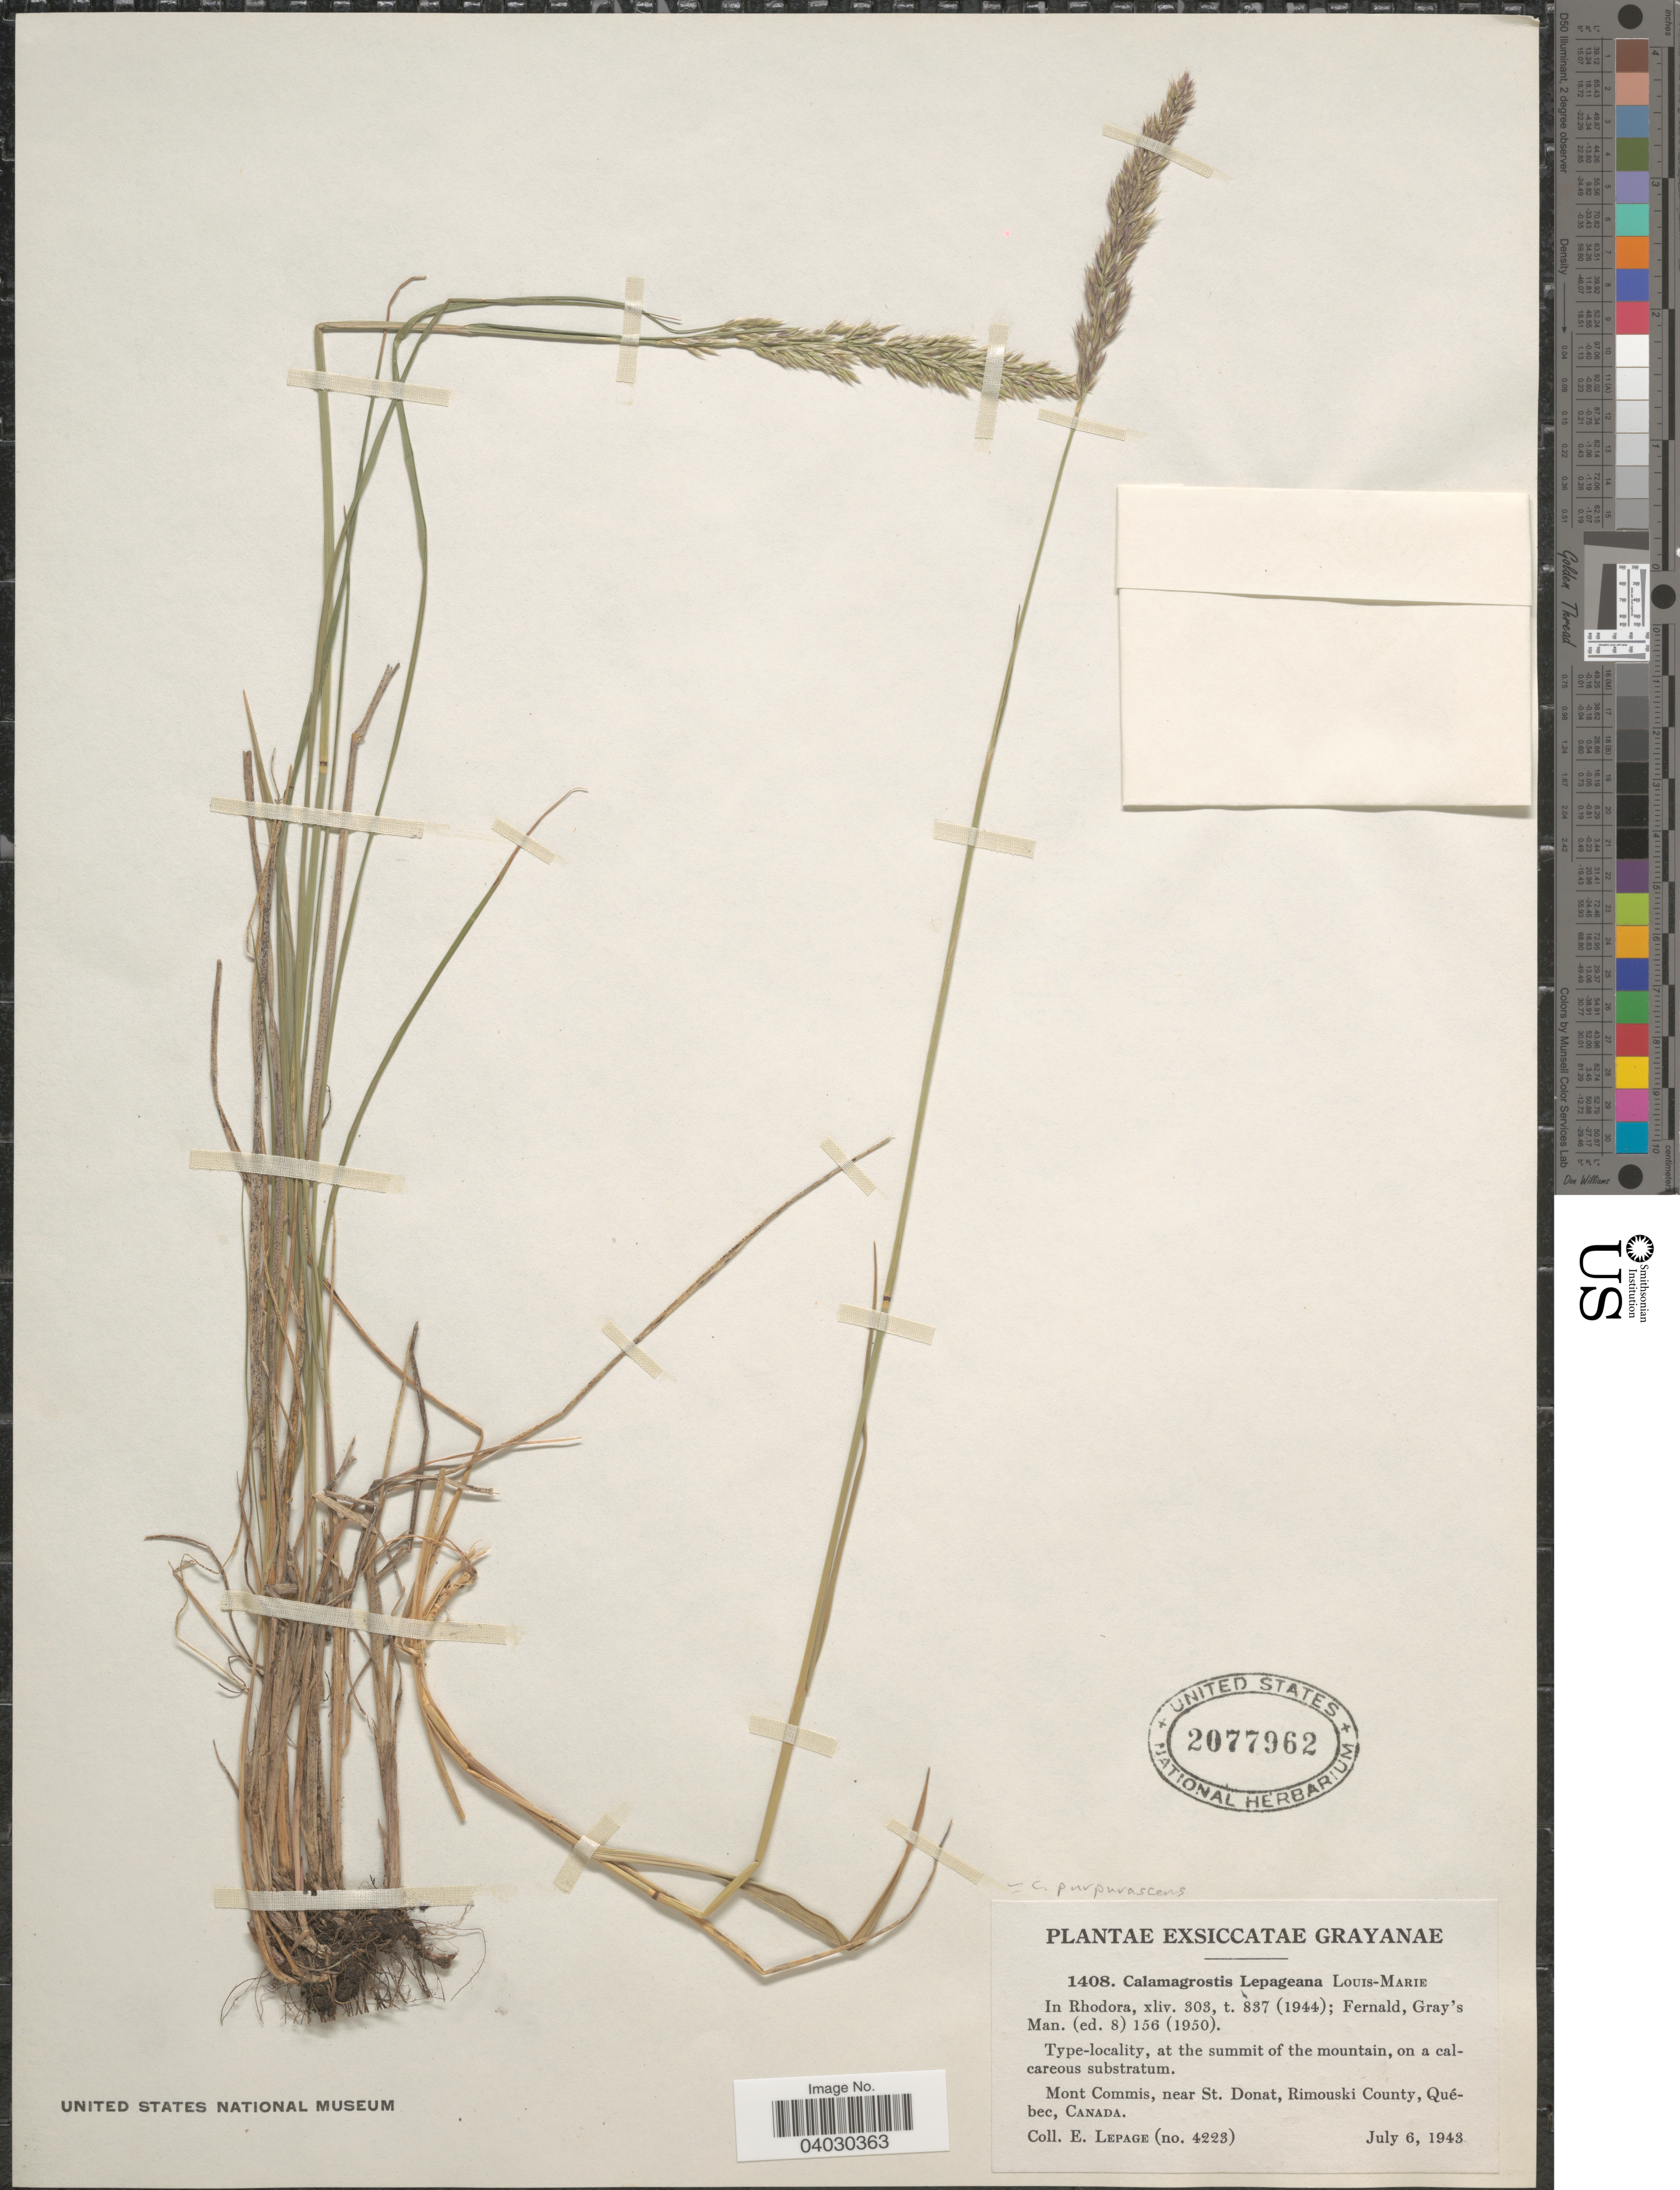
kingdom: Plantae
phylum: Tracheophyta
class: Liliopsida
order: Poales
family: Poaceae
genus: Calamagrostis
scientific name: Calamagrostis purpurascens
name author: R. Br.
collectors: E. Lepage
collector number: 4223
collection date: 1943-07-06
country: Canada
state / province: Quebec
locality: At the summit of the mountain. Mont Commis, near St. Donat, Rimouski County.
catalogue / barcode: US 2077962